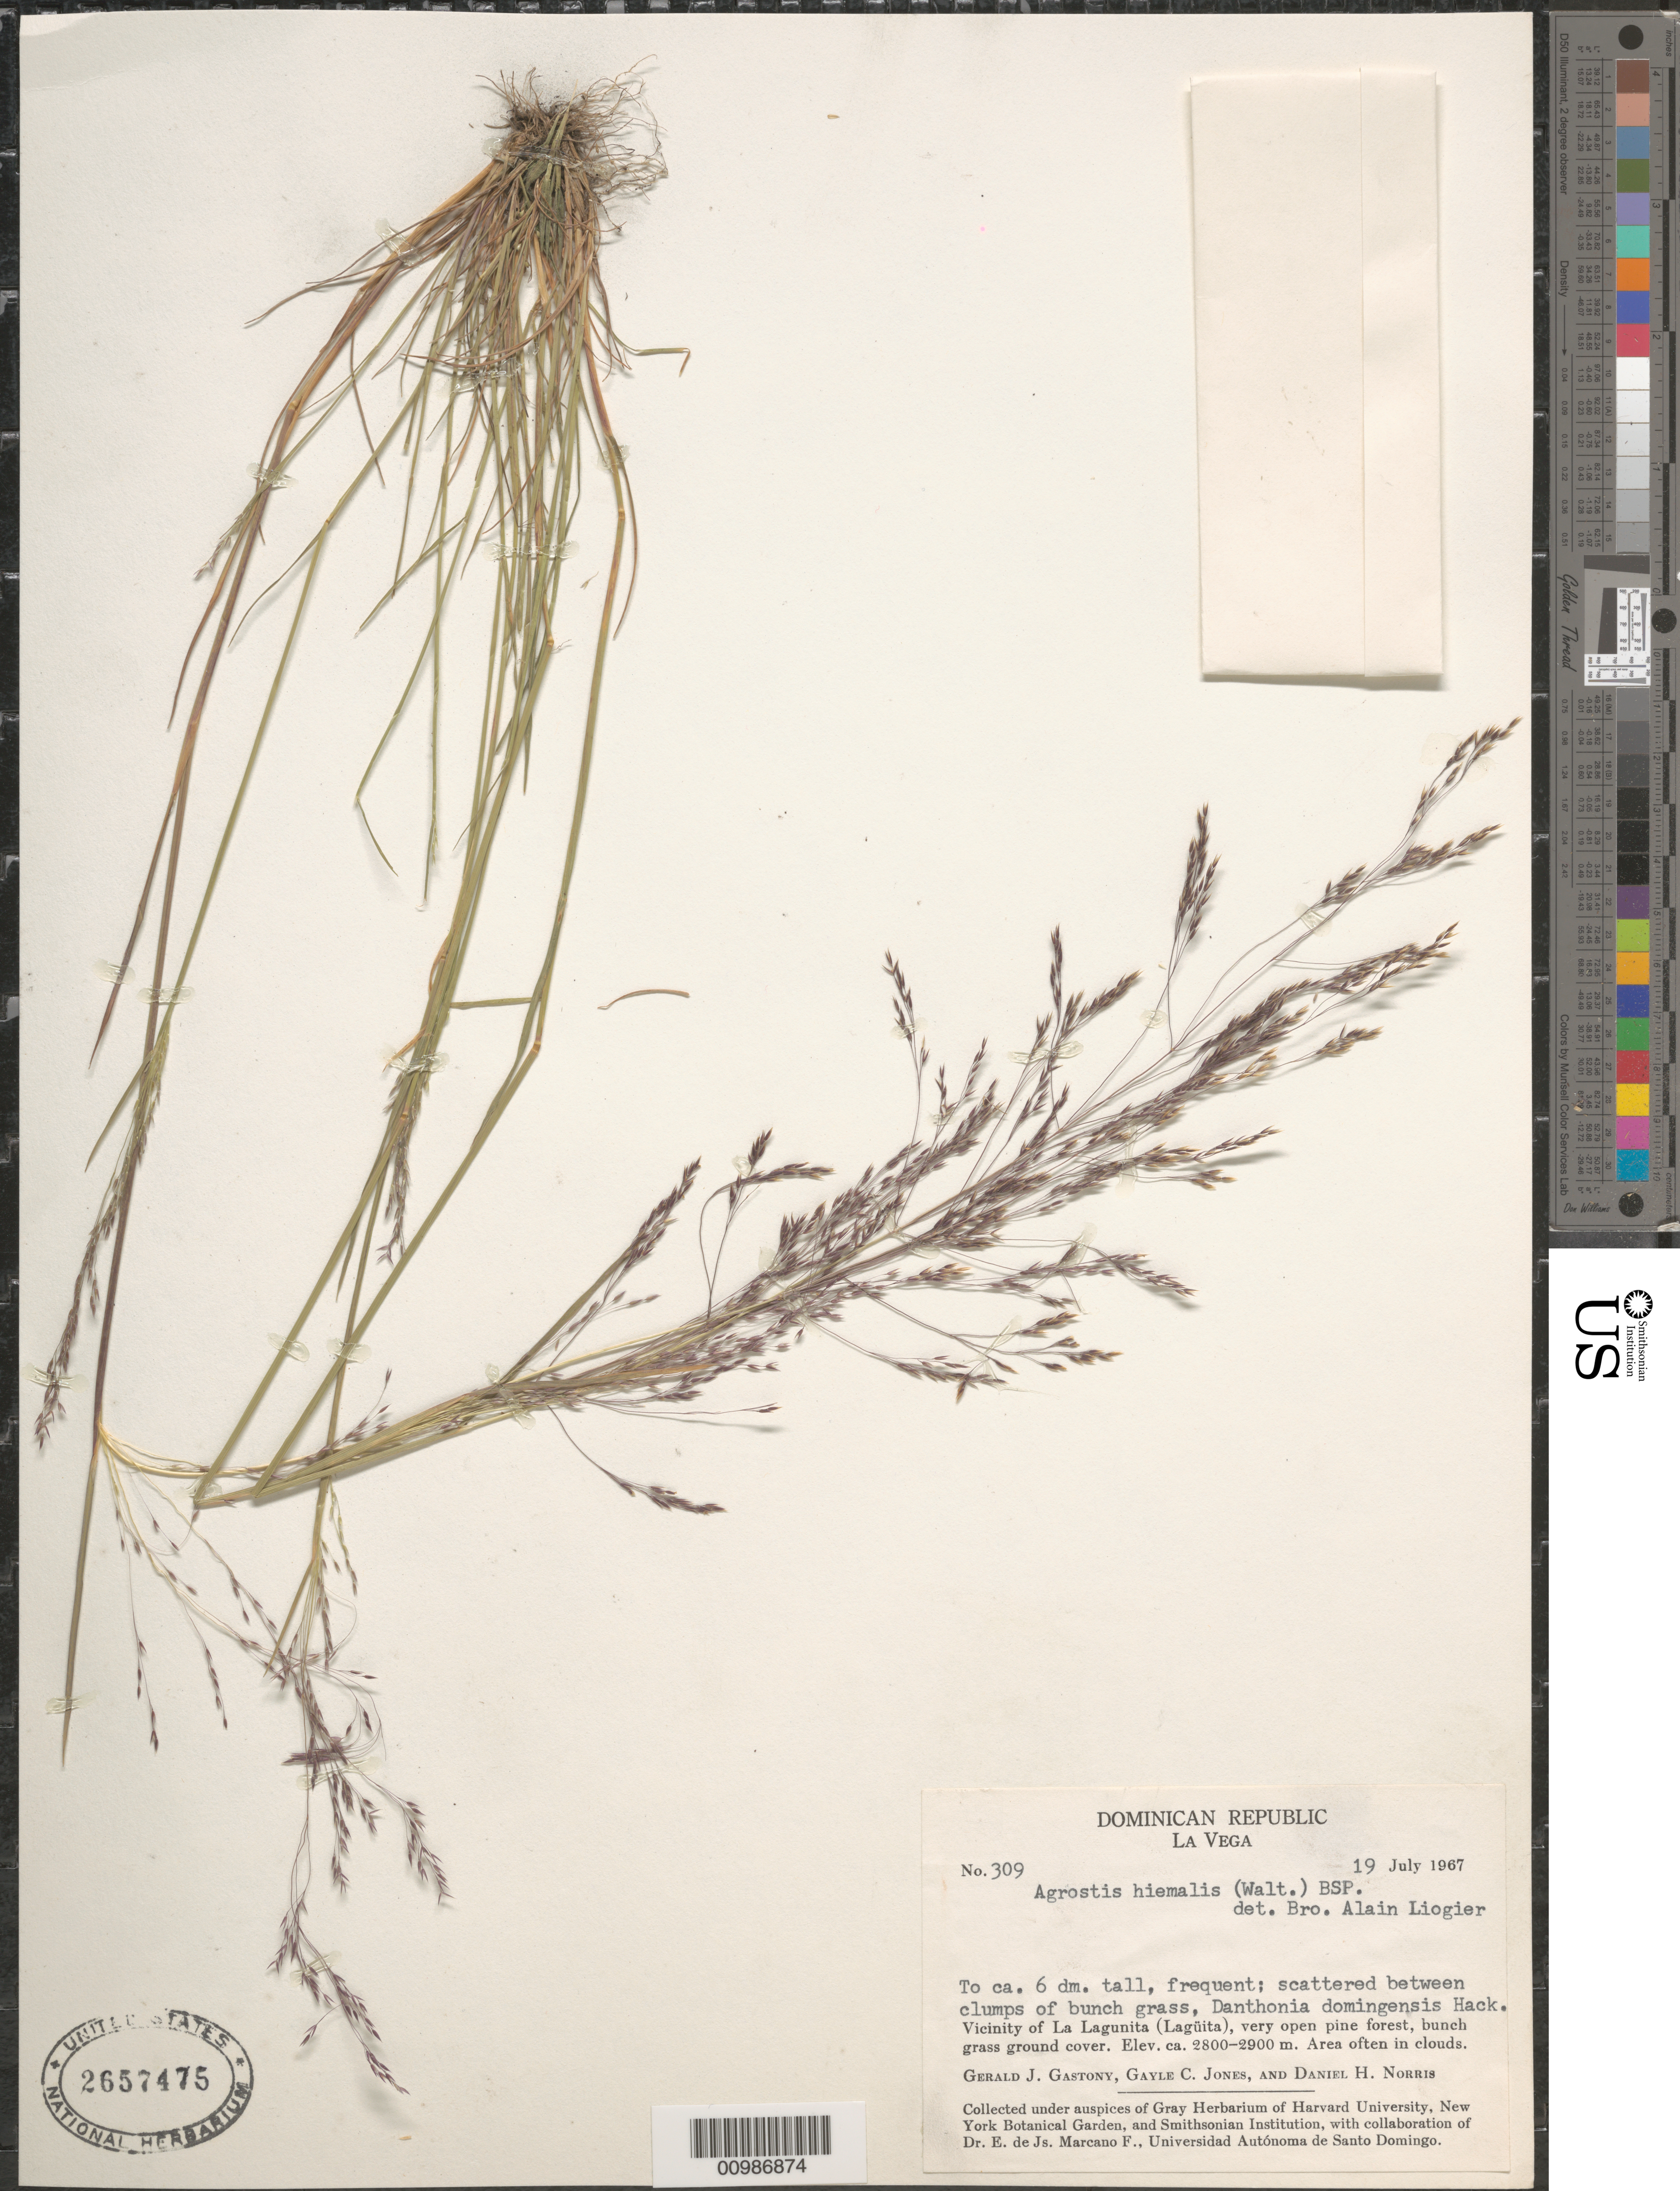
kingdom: Plantae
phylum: Tracheophyta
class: Liliopsida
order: Poales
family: Poaceae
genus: Agrostis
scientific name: Agrostis hyemalis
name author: (Walter) Britton et al.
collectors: G. Gastony & G. C. Jones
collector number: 309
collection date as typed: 19 Jul 1967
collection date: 1967-07-19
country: Dominican Republic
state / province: La Vega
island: Hispaniola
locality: Vicinity of La Lagunita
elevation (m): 2800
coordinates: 0 N, 0 E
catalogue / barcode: US 2657475